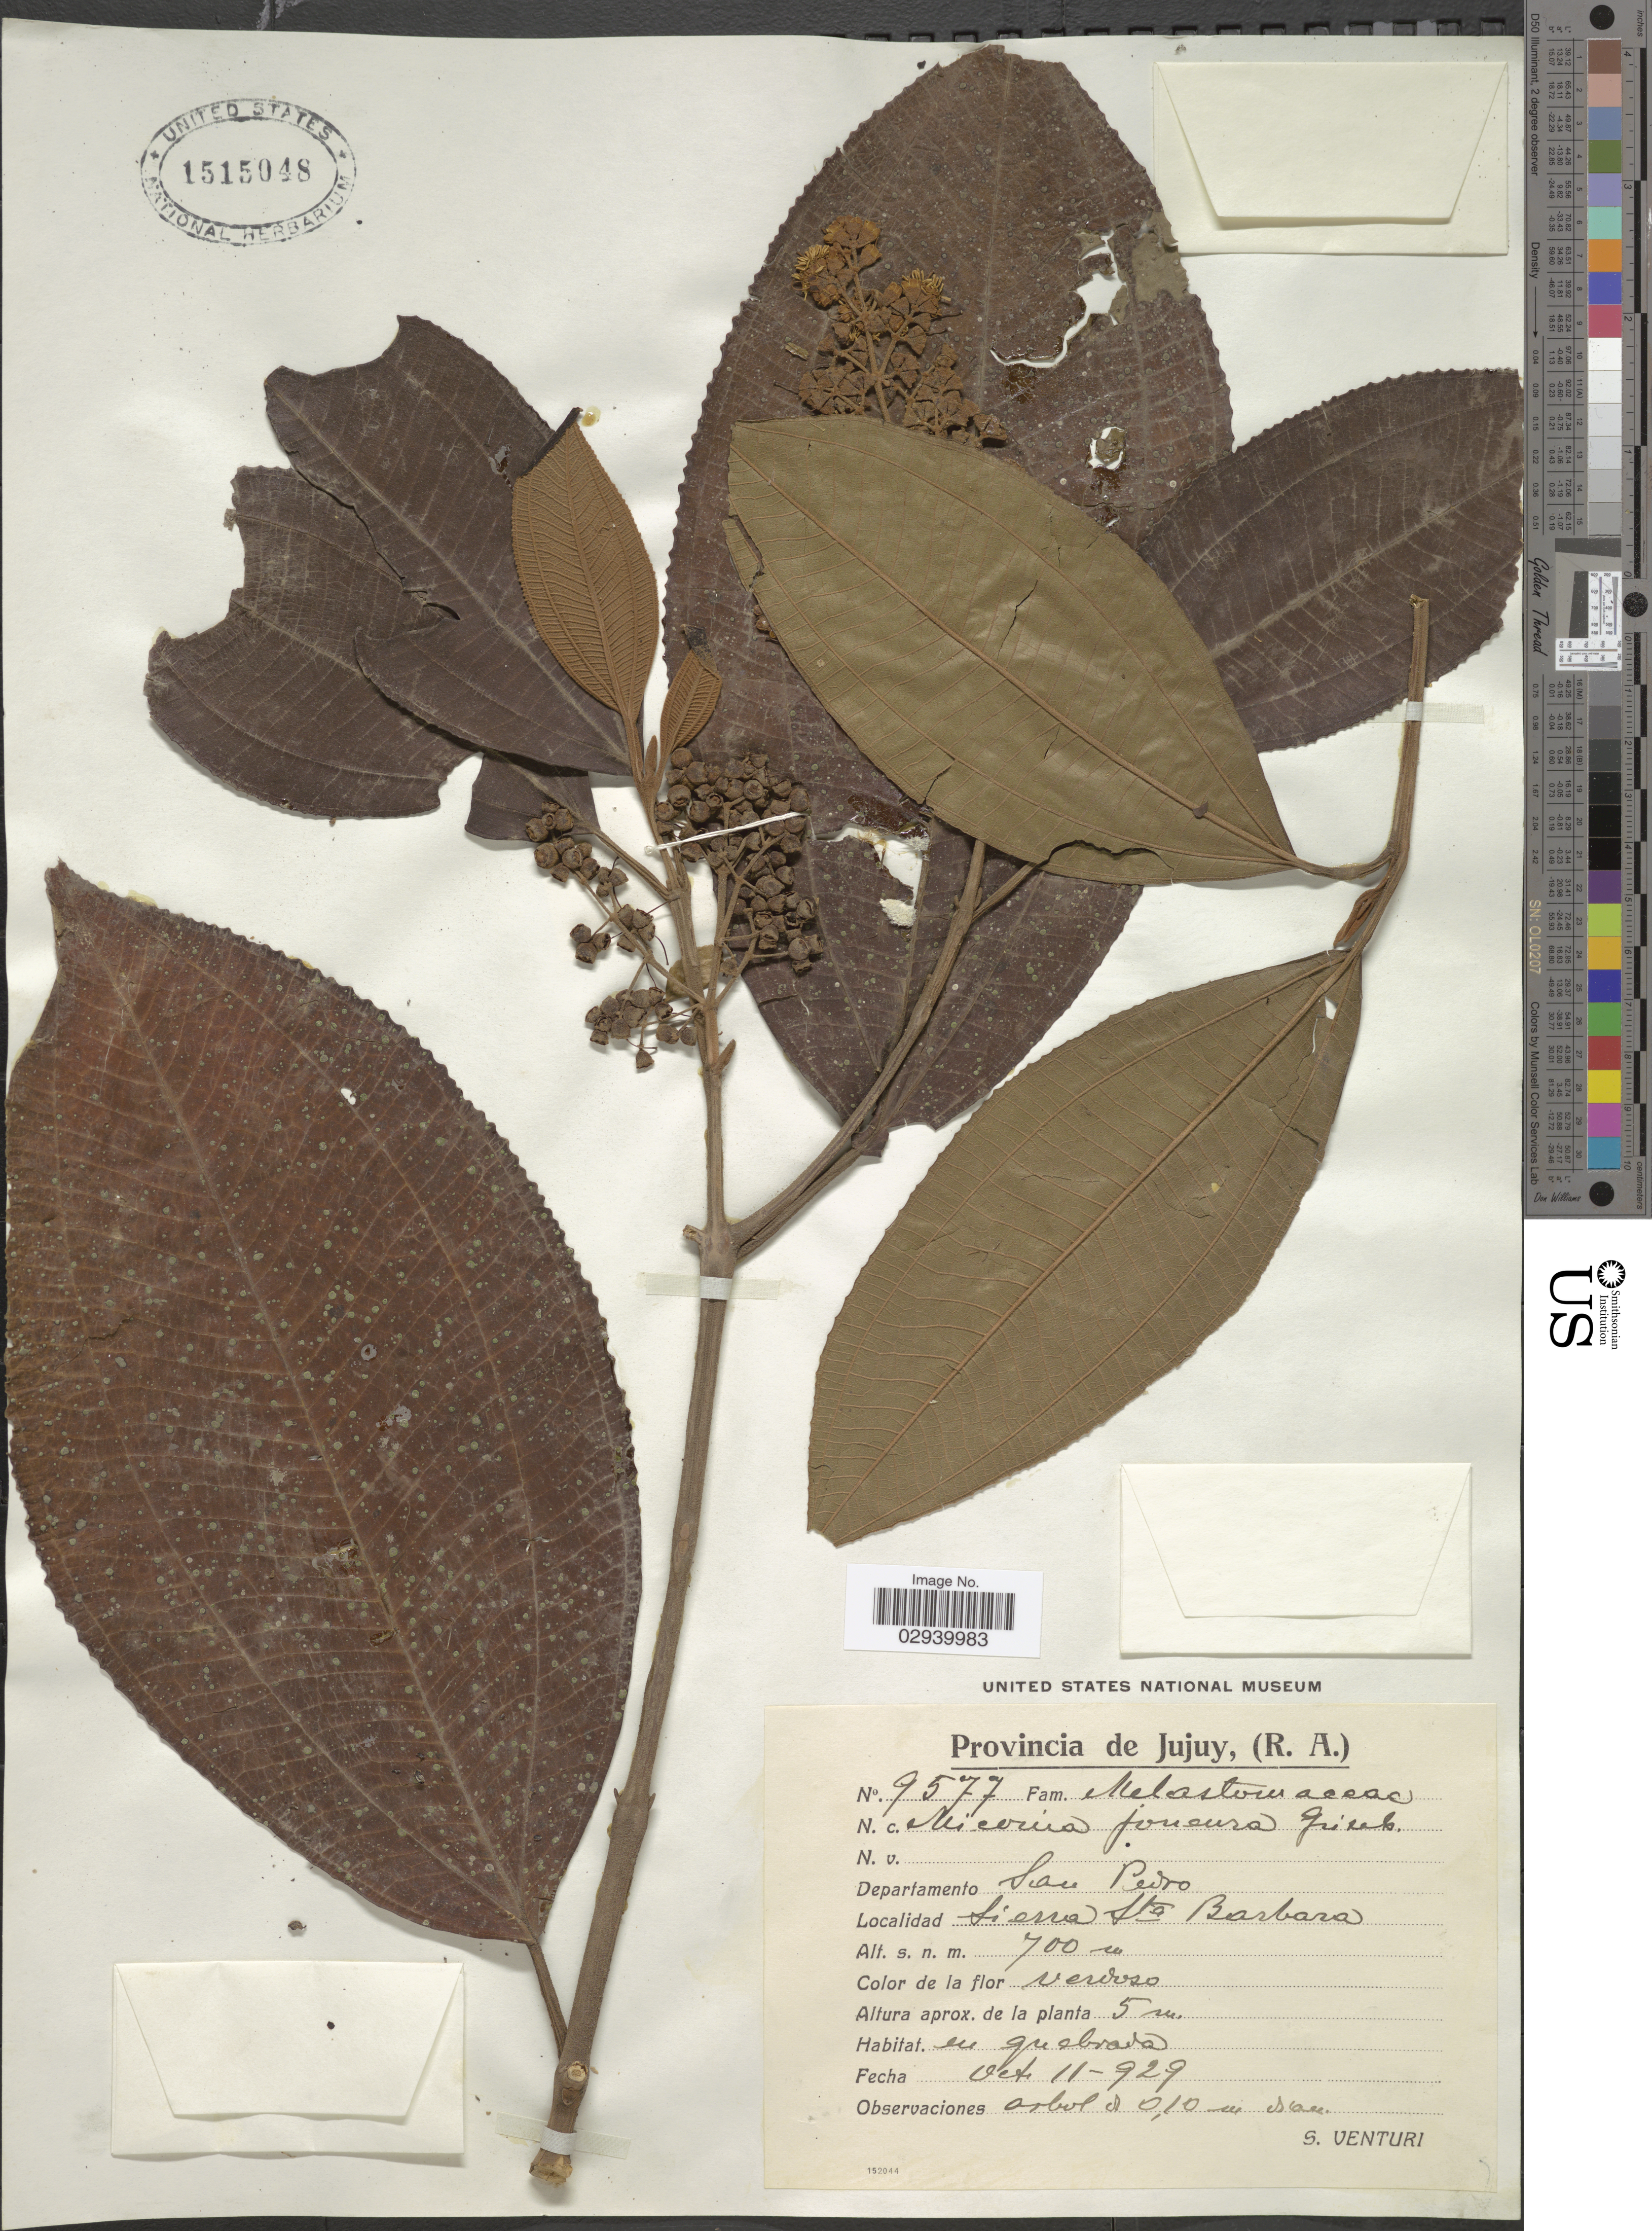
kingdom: Plantae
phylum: Tracheophyta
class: Magnoliopsida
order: Myrtales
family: Melastomataceae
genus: Miconia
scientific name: Miconia ioneura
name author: Griseb.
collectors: S. Venturi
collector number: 9577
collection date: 1929-10-11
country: Argentina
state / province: Jujuy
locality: (R.A.), Departamento San Pedro. Sierra Sta Barbara.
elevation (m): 700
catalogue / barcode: US 1515048